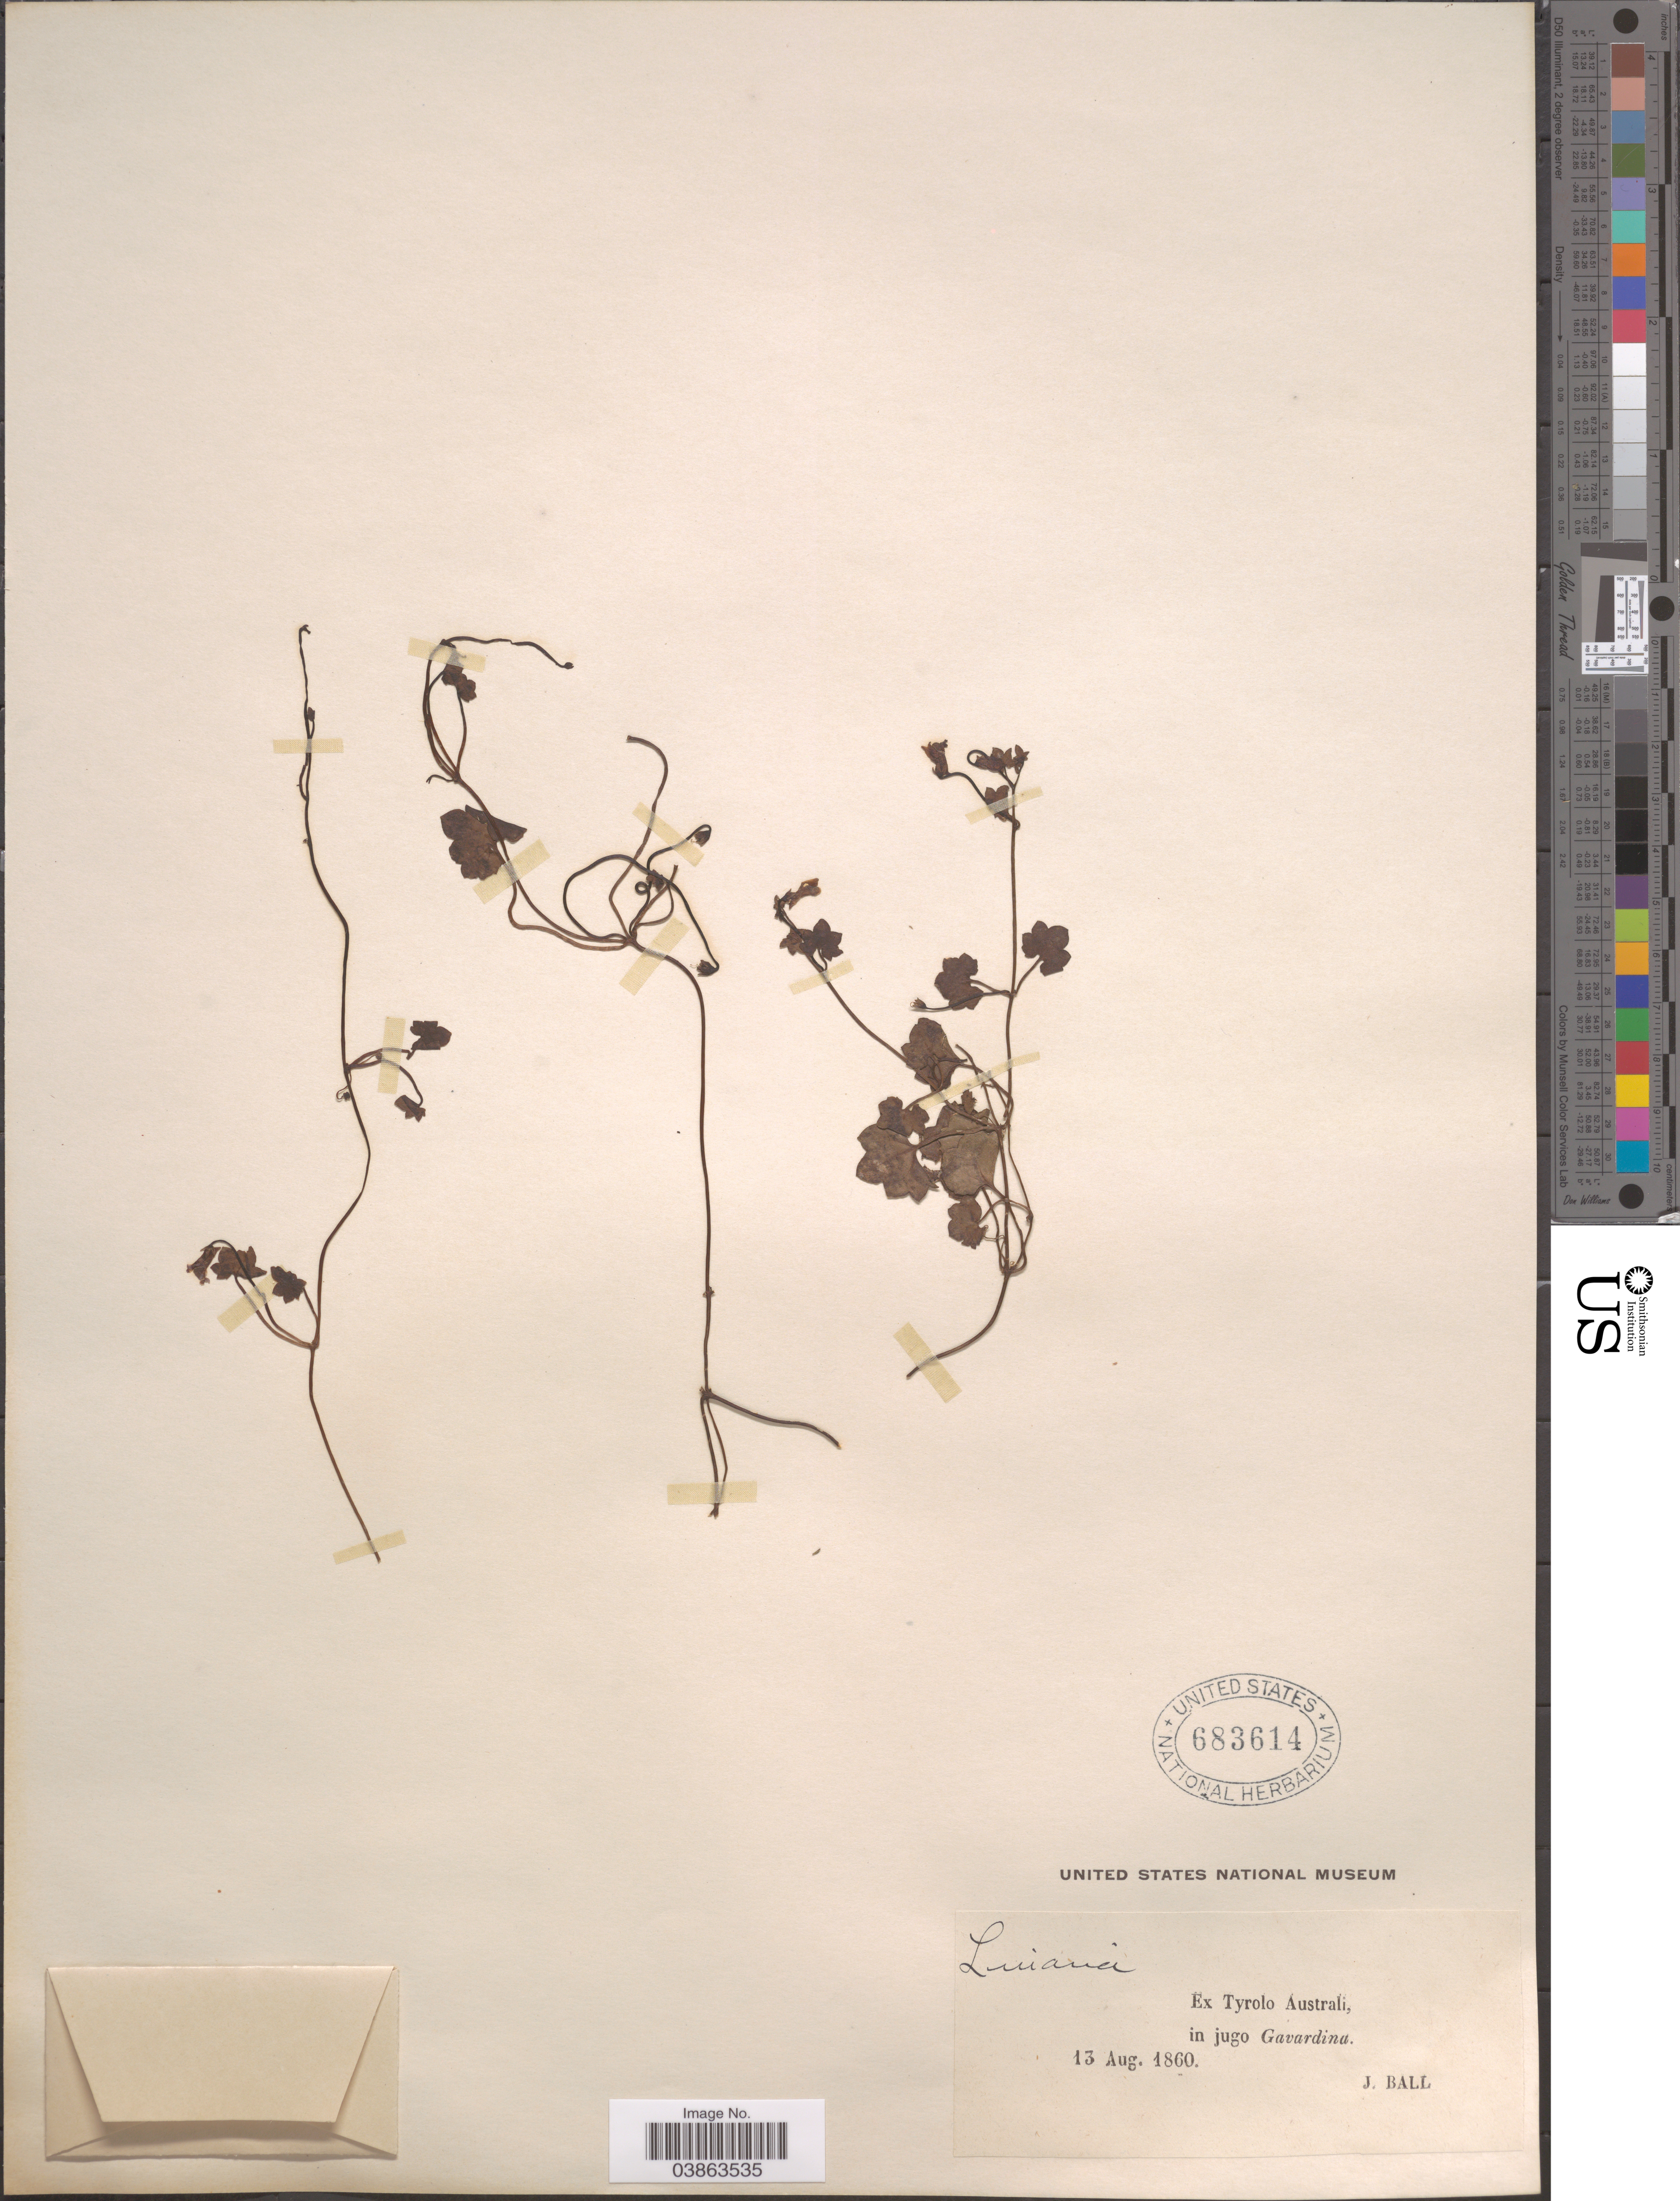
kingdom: Plantae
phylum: Tracheophyta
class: Magnoliopsida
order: Lamiales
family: Plantaginaceae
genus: Linaria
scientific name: Linaria sp.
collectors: J. Ball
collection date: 1860-08-13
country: Italy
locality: Ex Tyrolo Australi, in jugo Gavardina.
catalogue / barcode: US 683614